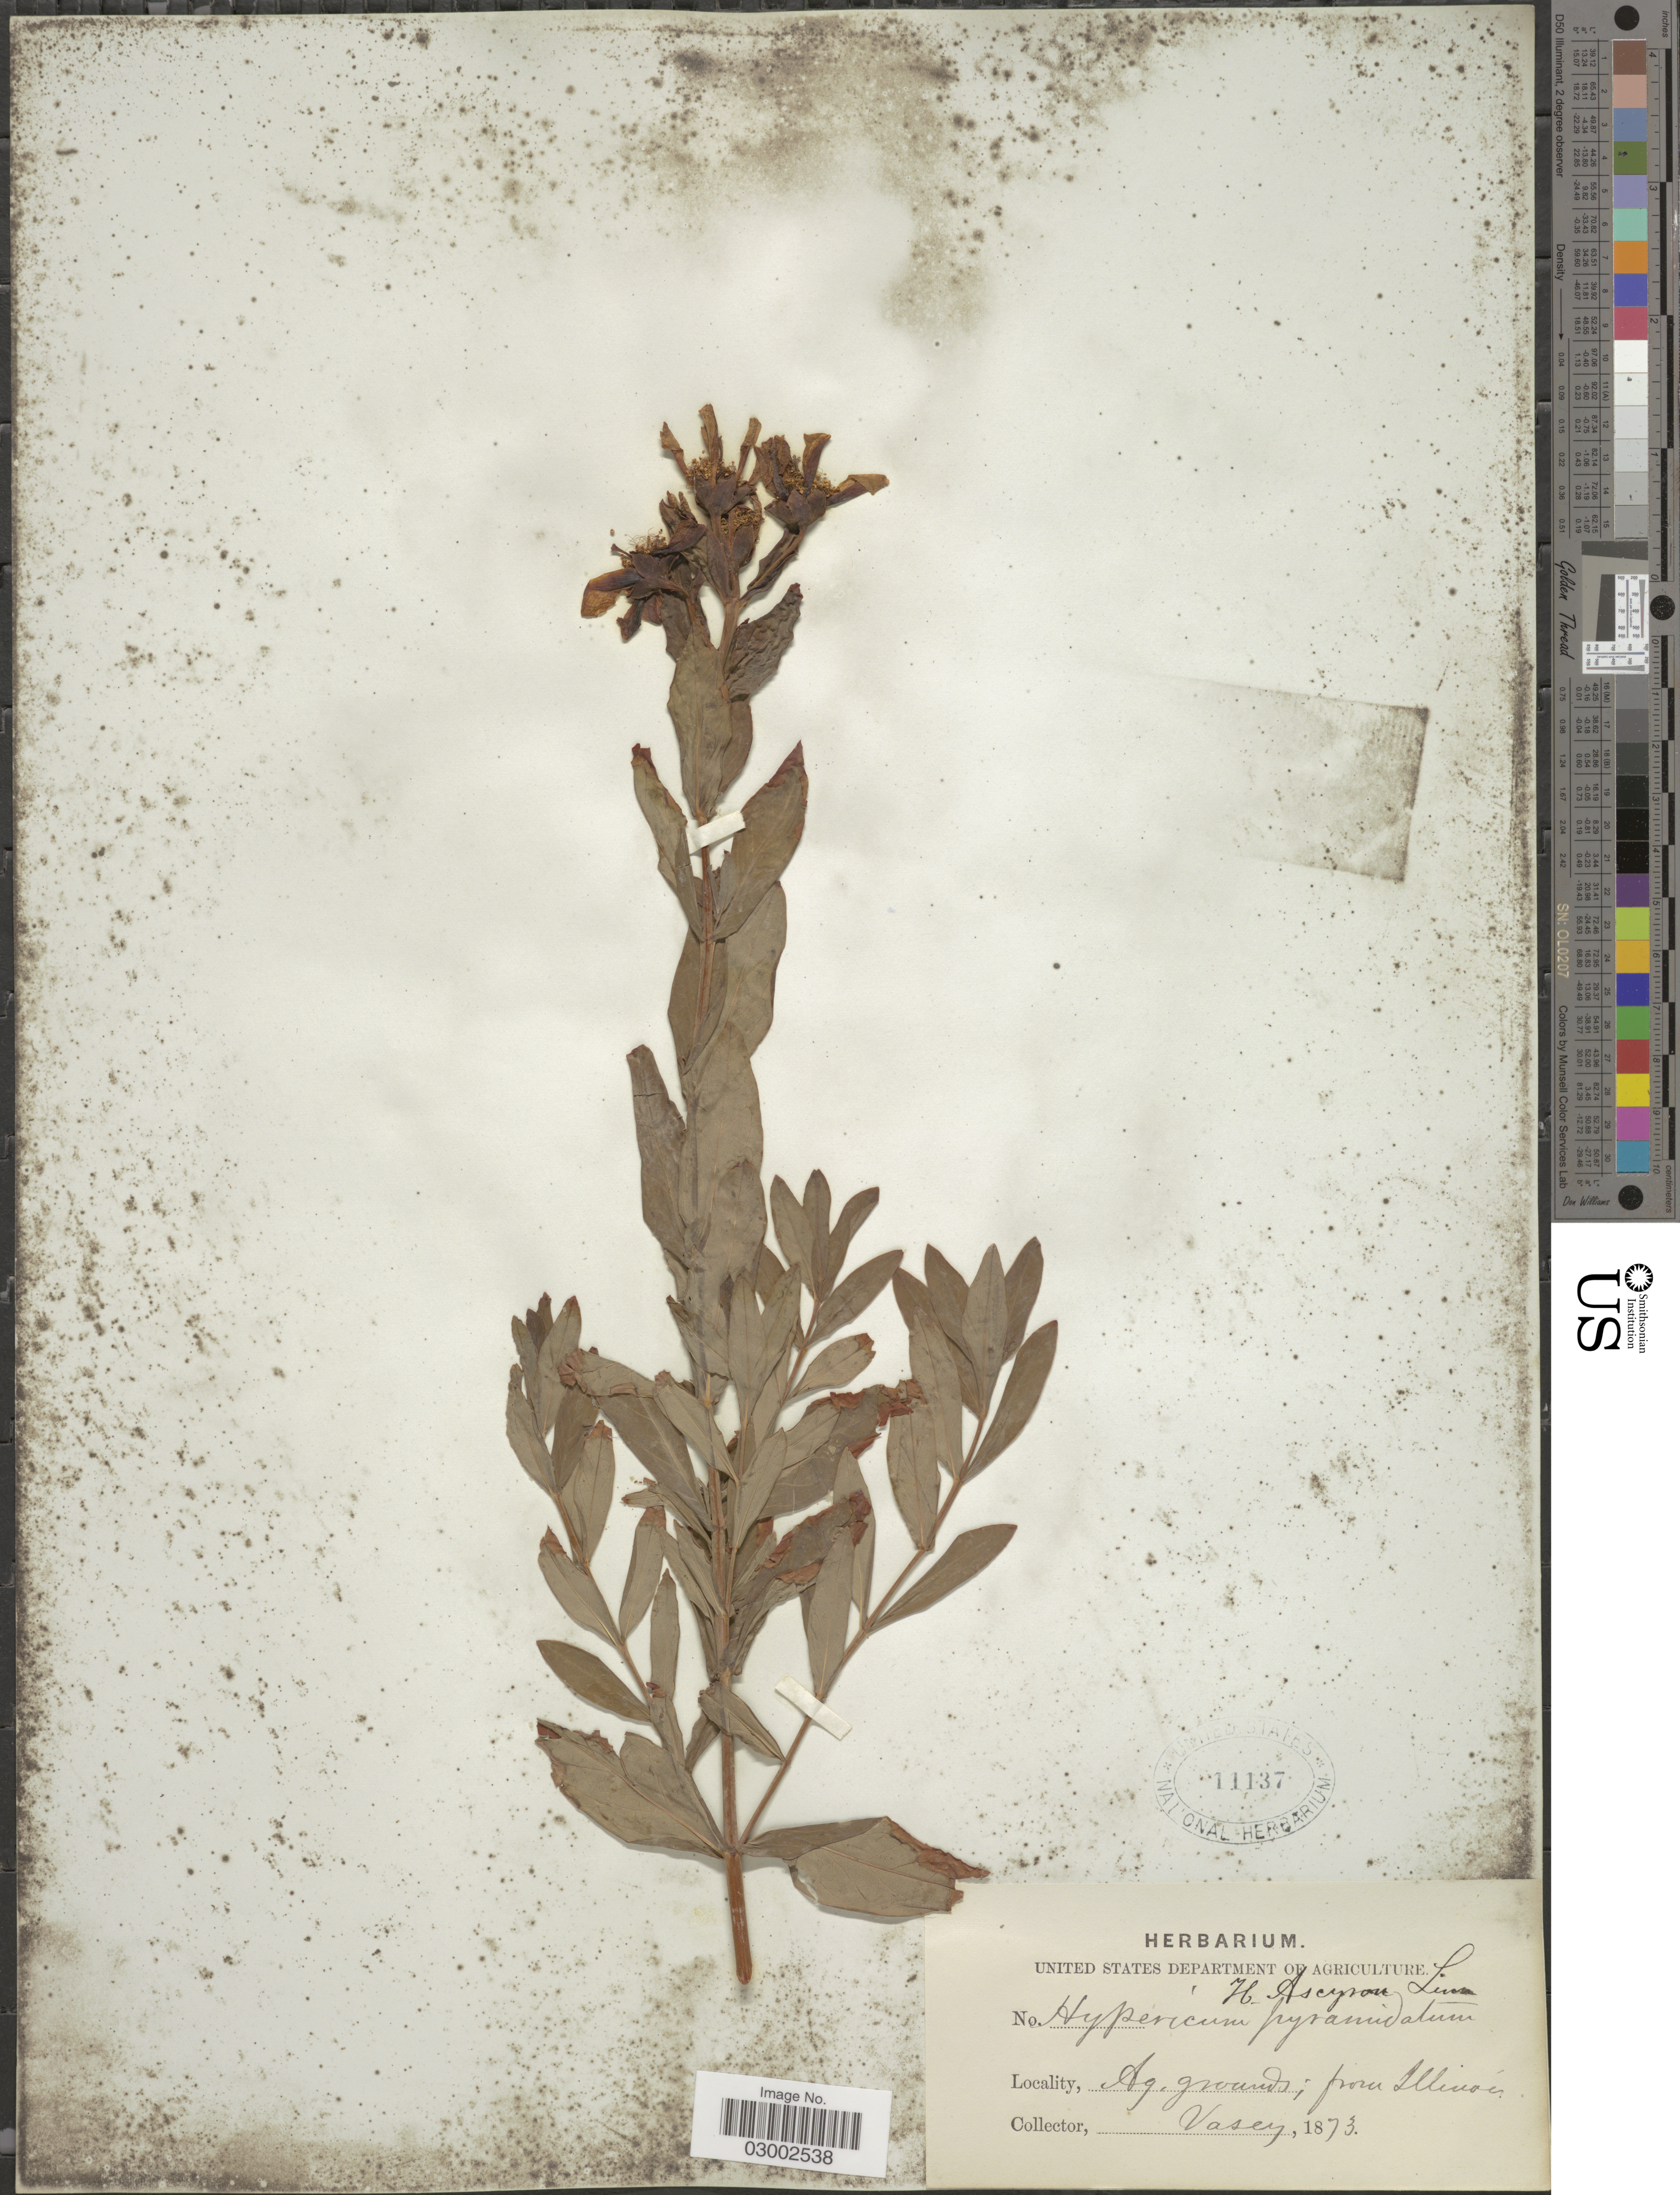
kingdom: Plantae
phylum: Tracheophyta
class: Magnoliopsida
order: Malpighiales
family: Hypericaceae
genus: Hypericum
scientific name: Hypericum ascyron subsp. pyramidatum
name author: (Aiton) N. Robson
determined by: Strong, Mark T., (BOT), Smithsonian Institution - National Museum of Natural History (UNITED STATES)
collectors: Vasey, --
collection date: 1873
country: United States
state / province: Illinois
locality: Ag. grounds.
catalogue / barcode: US 11137